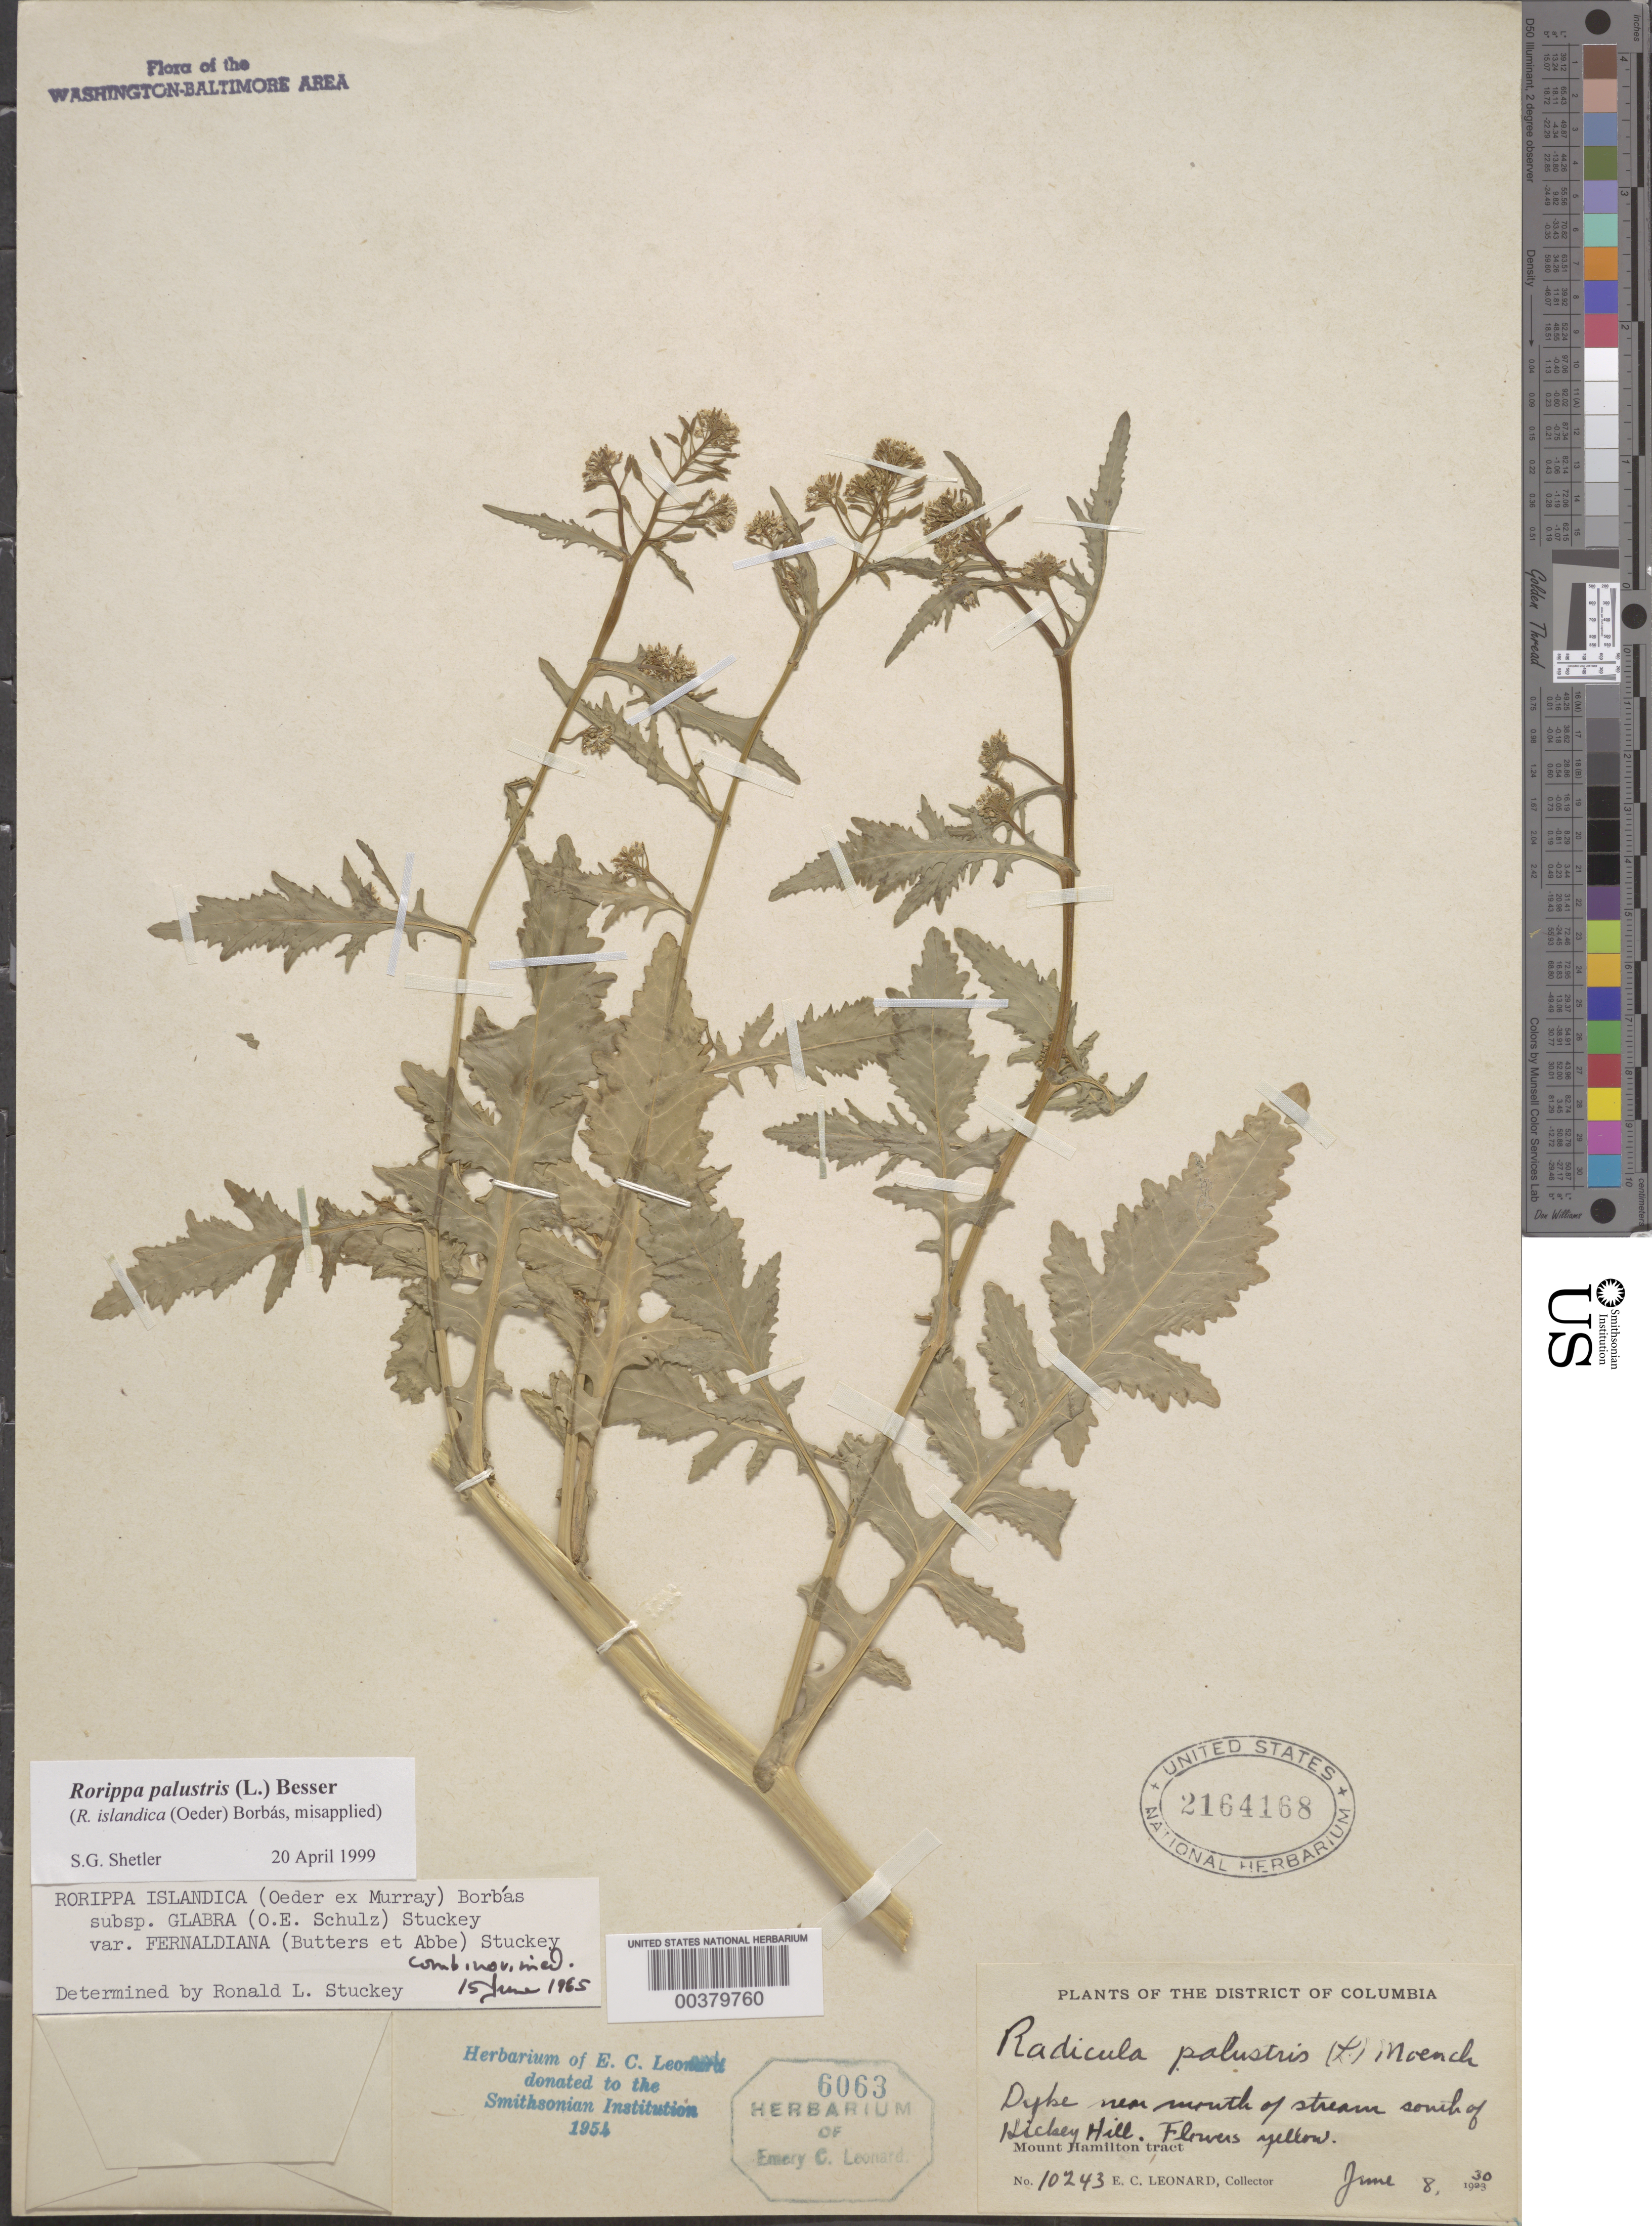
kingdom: Plantae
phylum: Tracheophyta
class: Magnoliopsida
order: Brassicales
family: Brassicaceae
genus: Rorippa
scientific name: Rorippa palustris var. fernaldiana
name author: (Butters & Abbe) Stuckey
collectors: E. C. Leonard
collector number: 10243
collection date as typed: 08 Jun 1930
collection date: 1930-06-08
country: United States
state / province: District of Columbia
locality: South of Hickey Hill, Mount Hamilton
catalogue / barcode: US 2164168